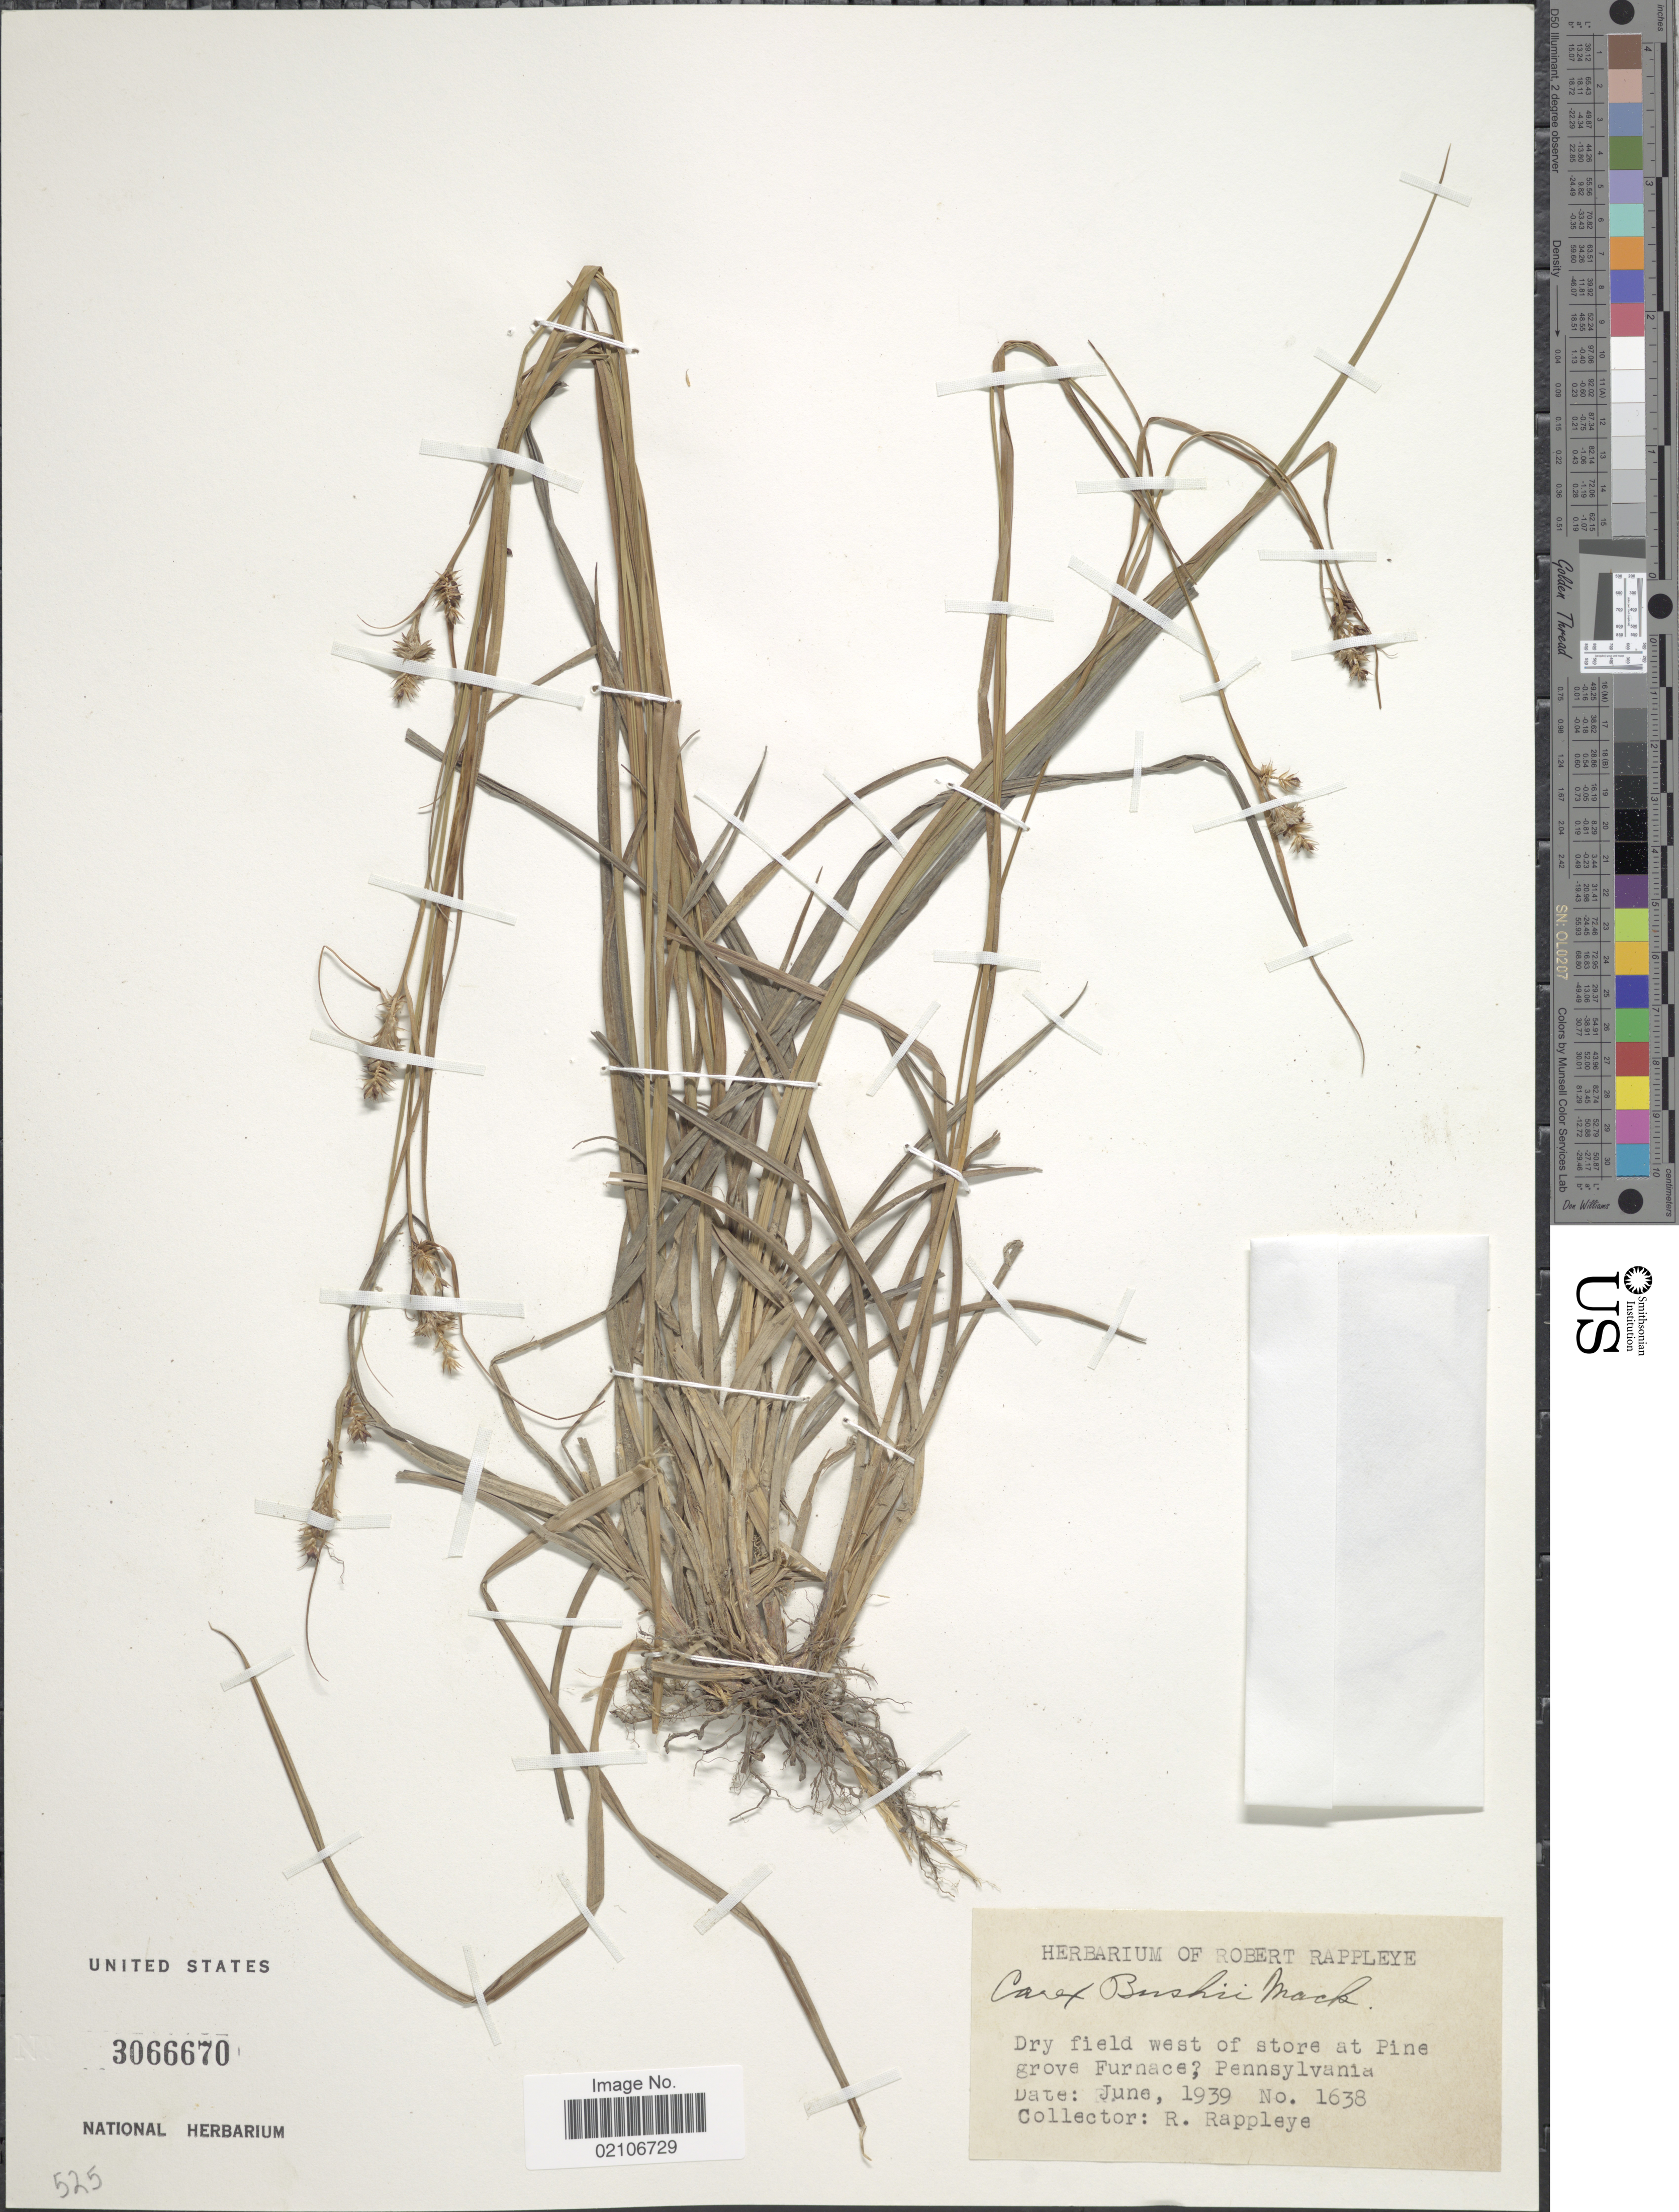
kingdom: Plantae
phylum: Tracheophyta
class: Liliopsida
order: Poales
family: Cyperaceae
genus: Carex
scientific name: Carex bushii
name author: Mack.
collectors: R. Rappleye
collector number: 1638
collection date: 1939-06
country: United States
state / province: Pennsylvania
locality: Dry field west of store at Pine Grove Furnace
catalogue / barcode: US 3066670